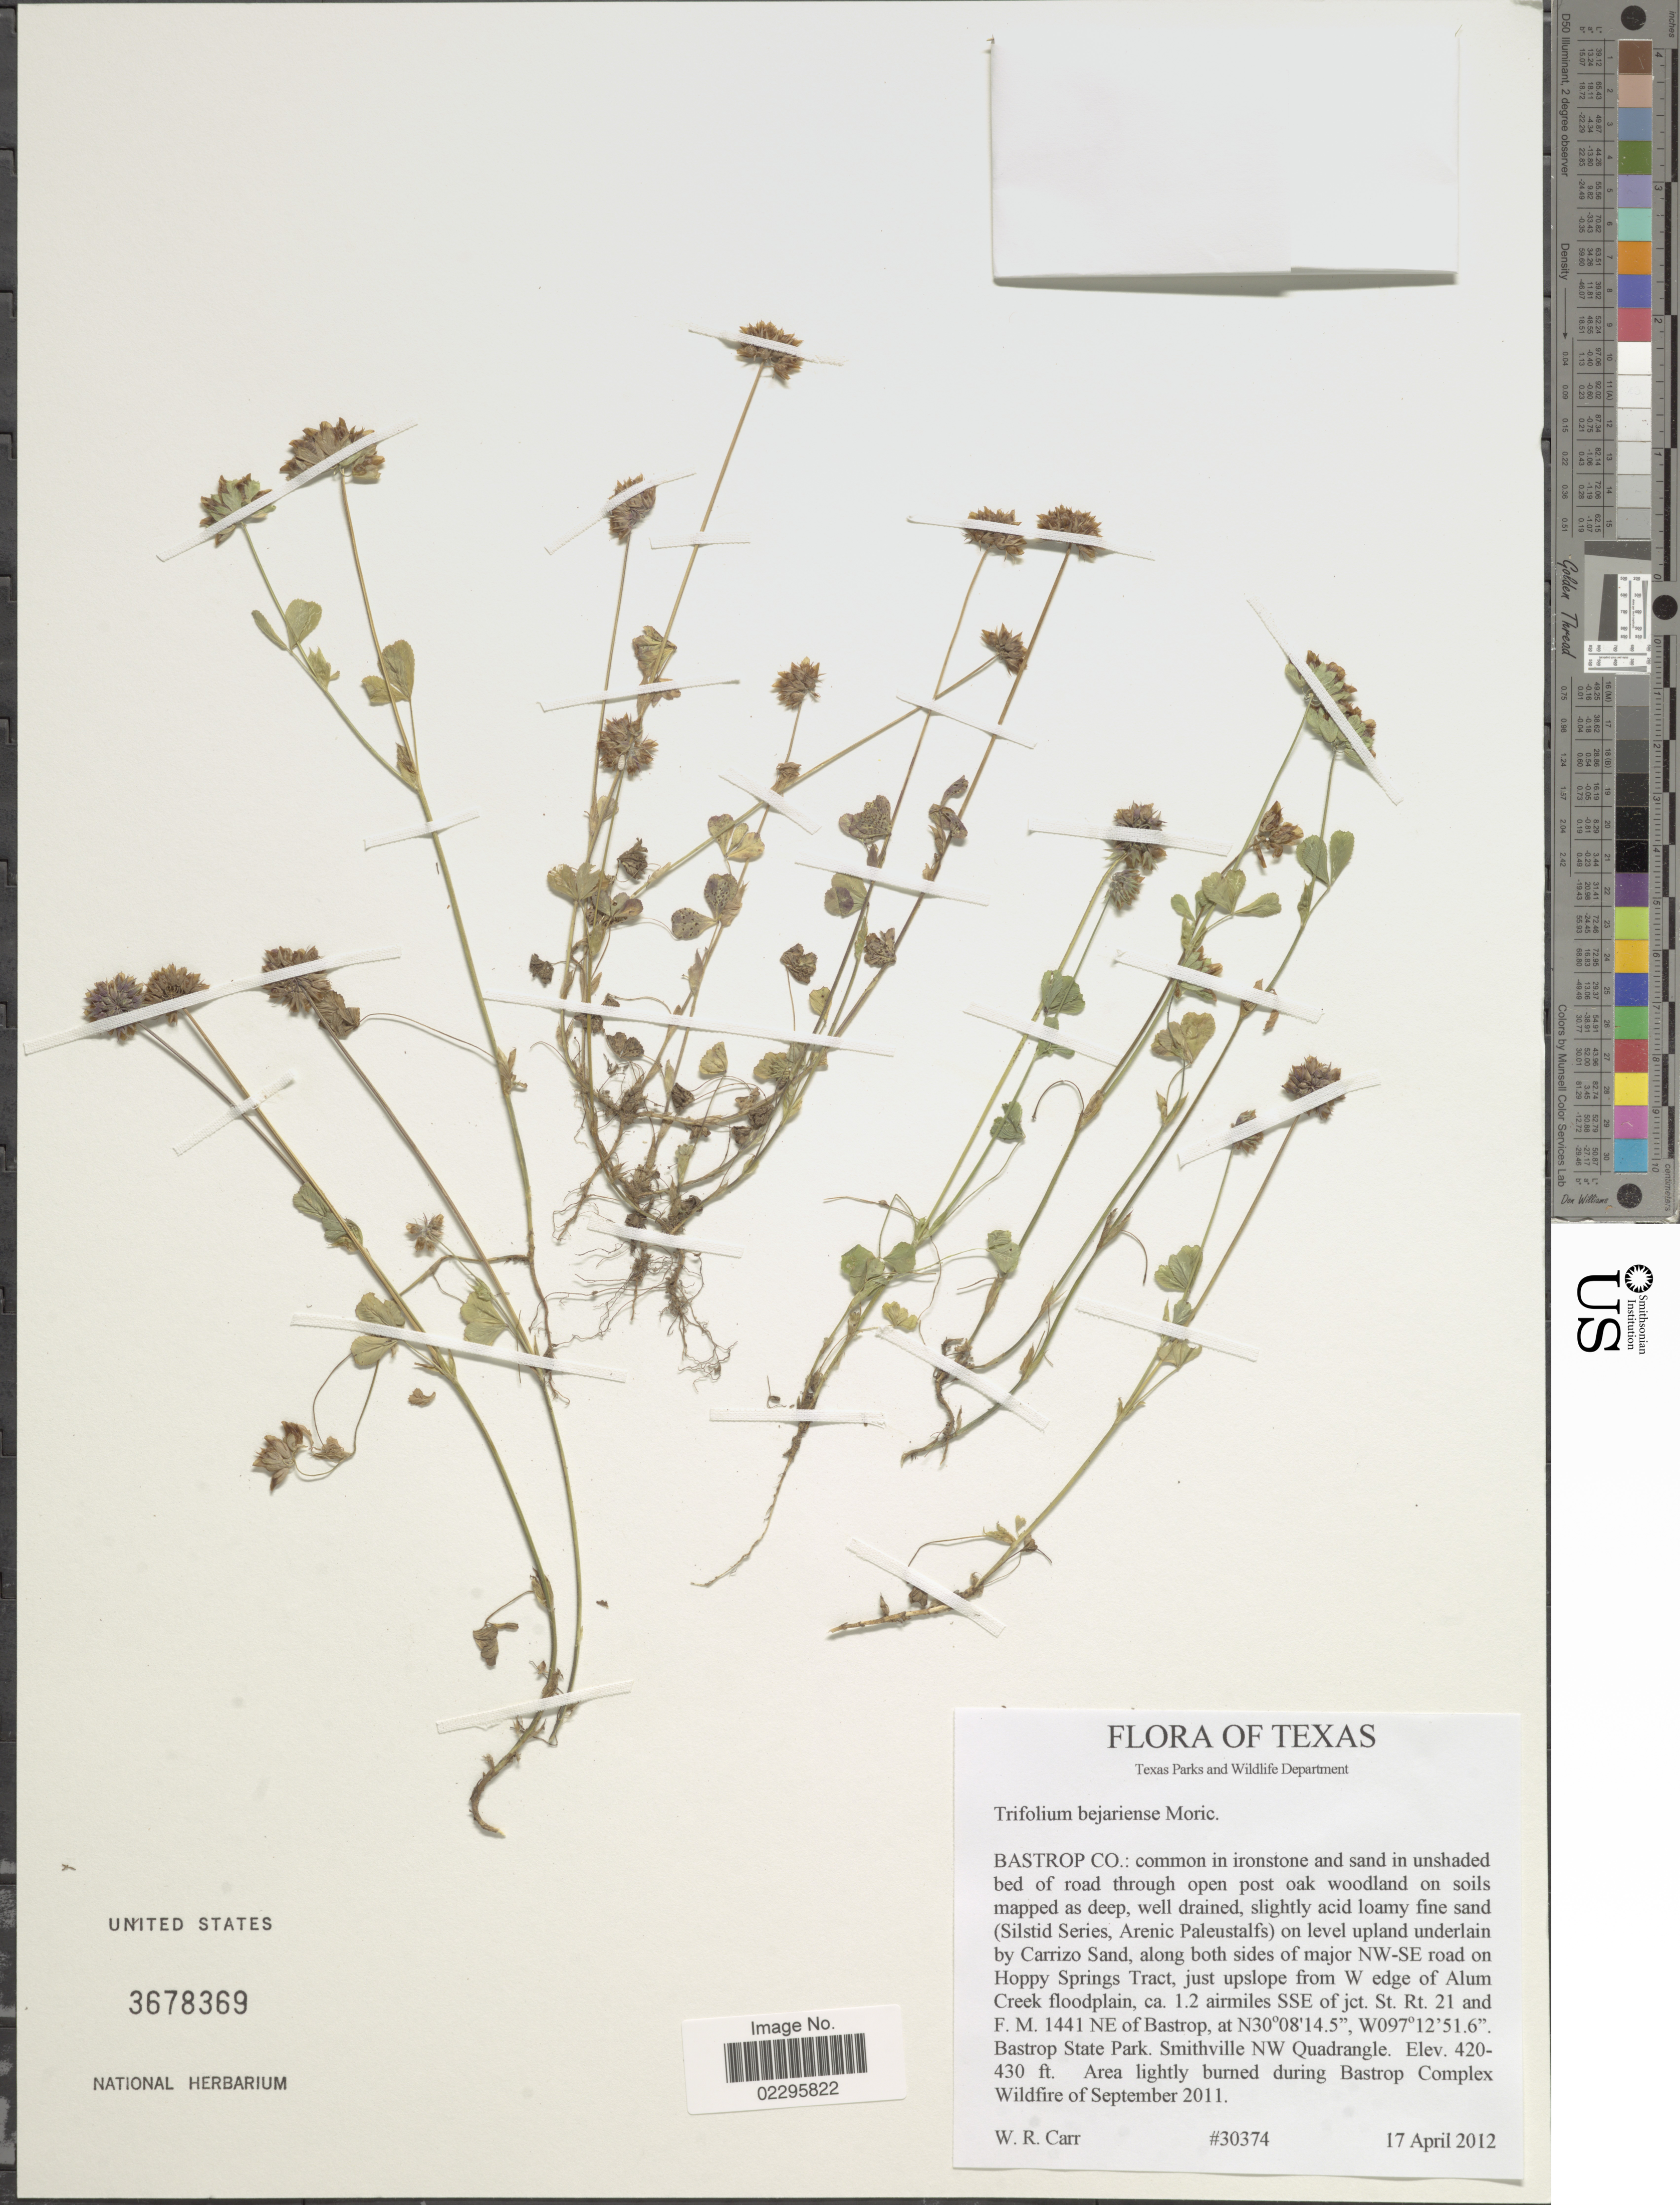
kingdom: Plantae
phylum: Tracheophyta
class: Magnoliopsida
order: Fabales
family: Fabaceae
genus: Trifolium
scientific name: Trifolium bejariense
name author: Moric.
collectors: W. Carr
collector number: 30374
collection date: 2012-04-17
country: United States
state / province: Texas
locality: Bastrop Co.: common in ironstone and sand in unshaded bed of road through open post oak woodland, along both sides of major NW-SE road on Hoppy Springs Tract, just upslope from W edge oif Alum Creek floodplain, ca. 1.2 airmiles SSE of jct. St. Rt. 21 and F.M. 1441 NE of Bastrop, Bastrop State Park. Smithville NW Quadrangle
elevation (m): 128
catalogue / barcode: US 3678369